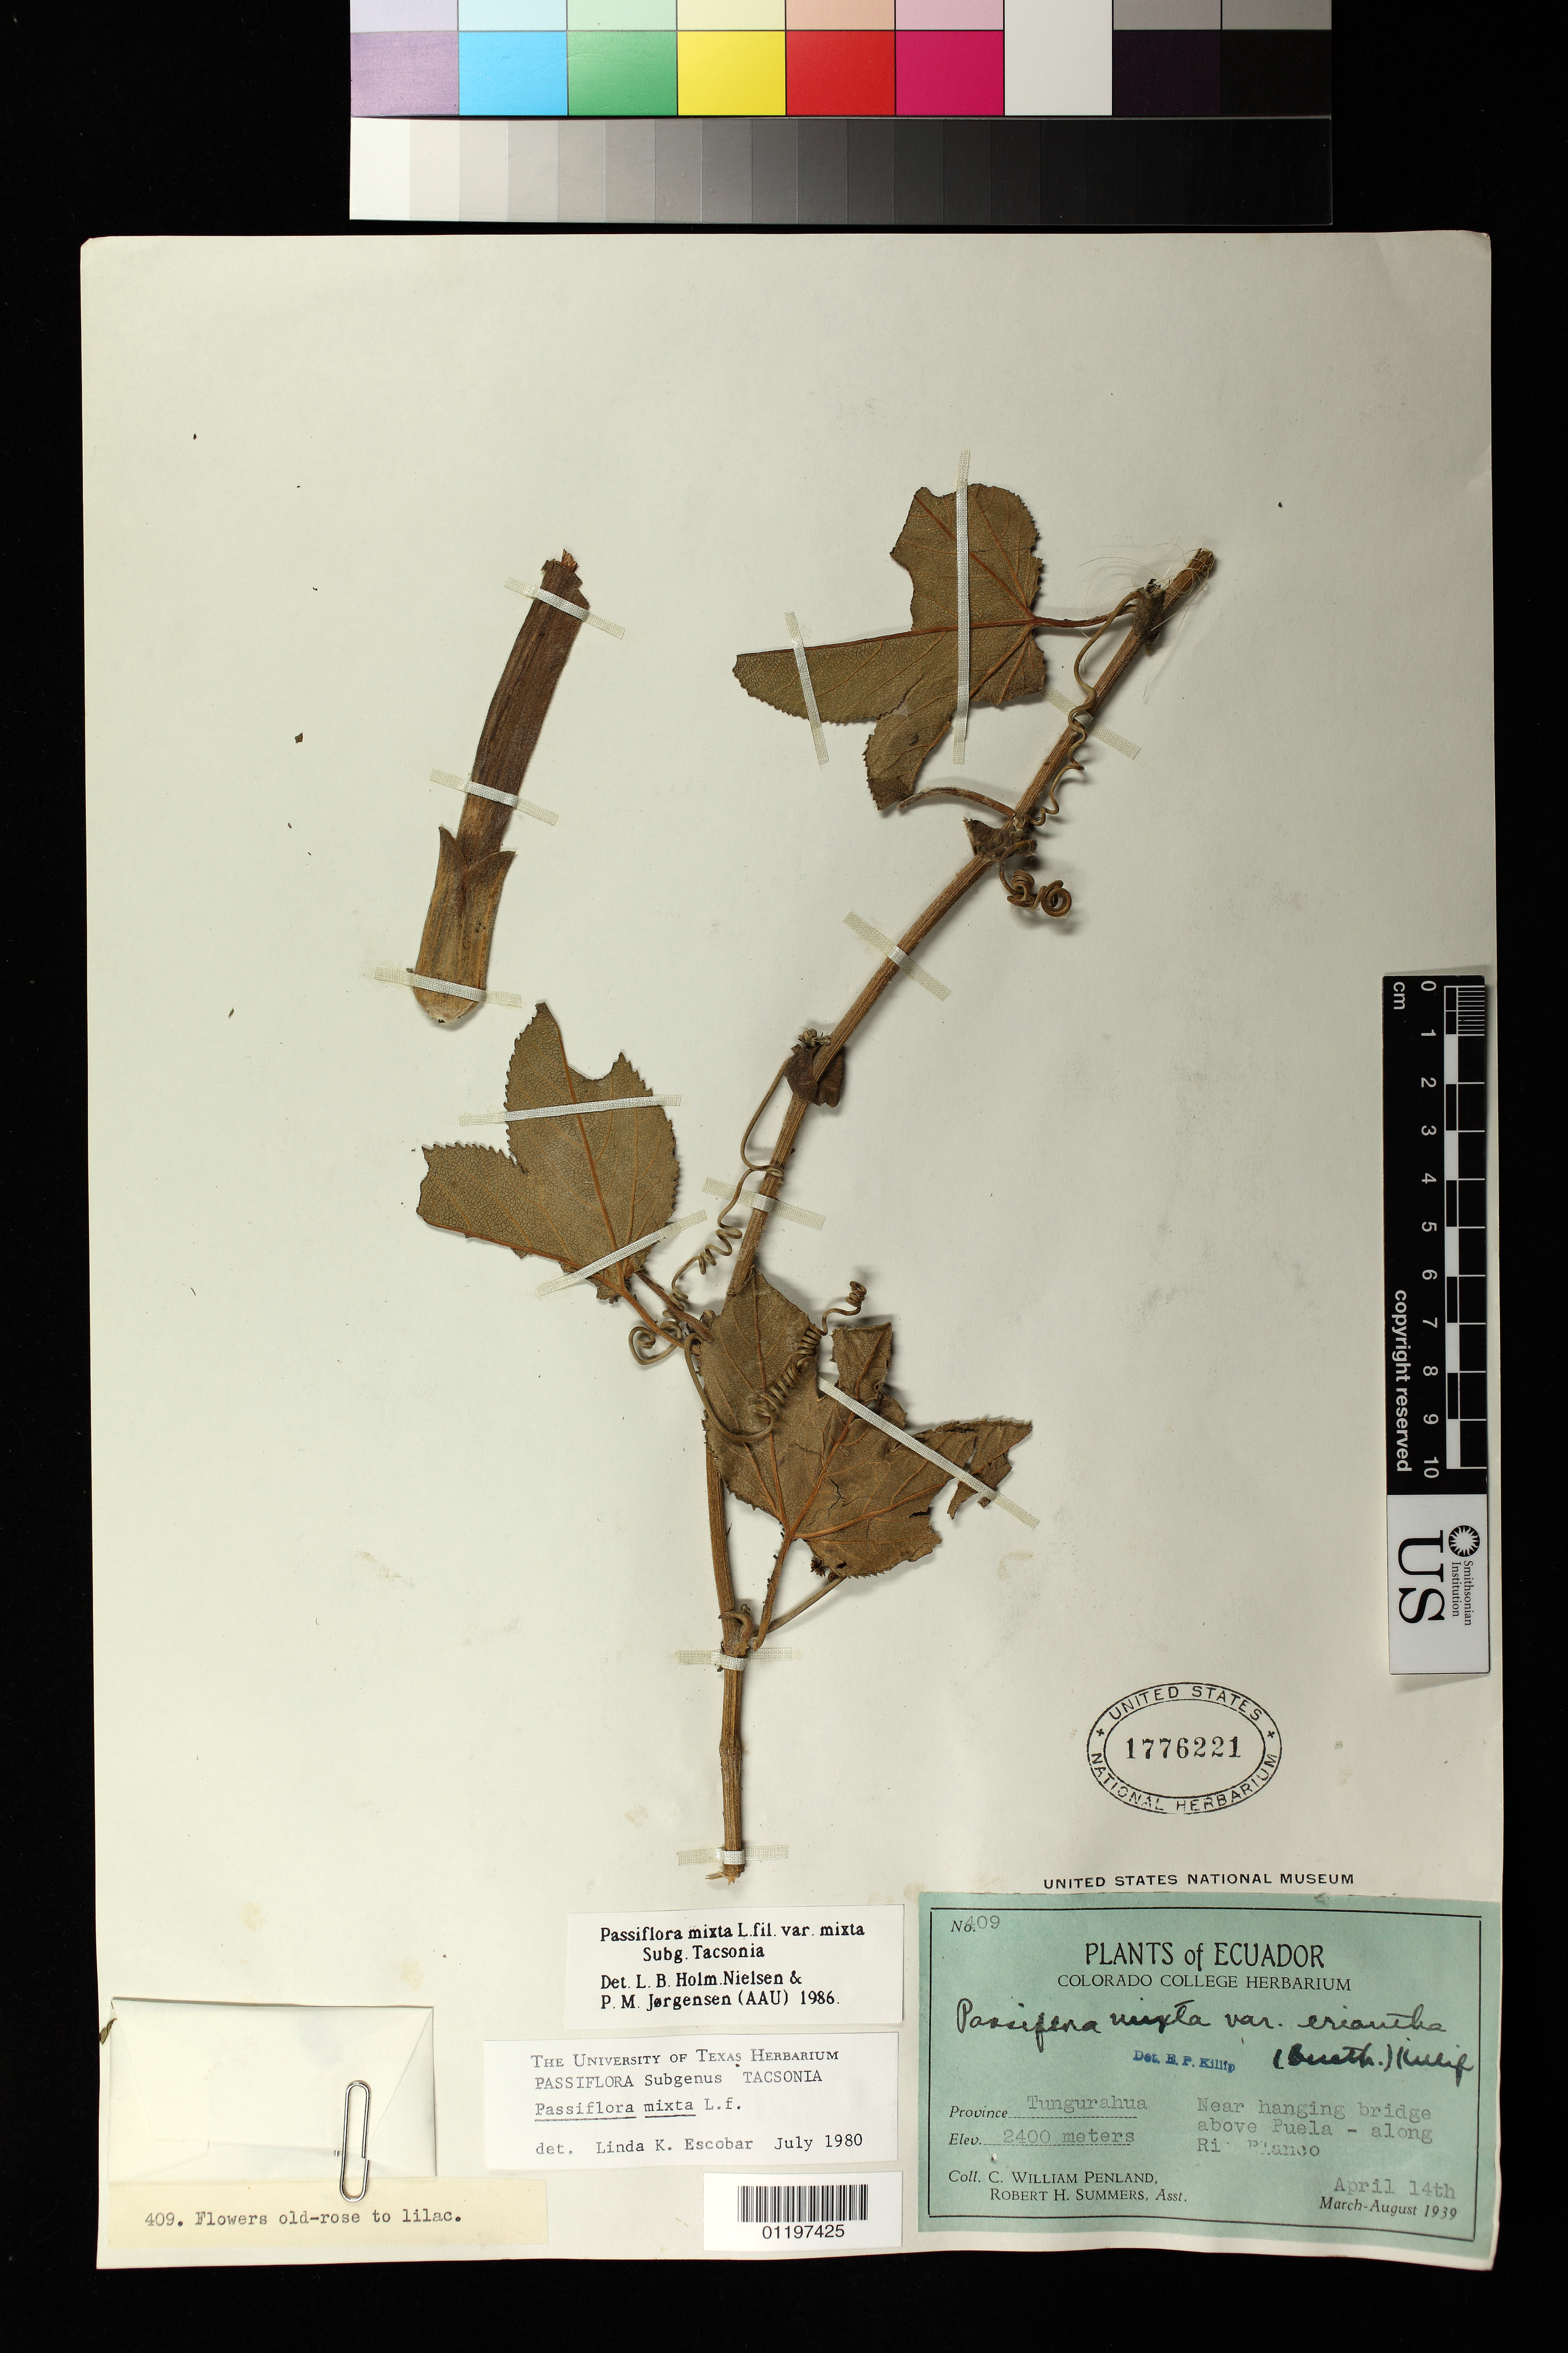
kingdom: Plantae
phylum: Tracheophyta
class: Magnoliopsida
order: Malpighiales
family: Passifloraceae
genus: Passiflora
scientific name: Passiflora mixta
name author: L. f.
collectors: C. W. Penland & R. Summers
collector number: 409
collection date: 1939-04-14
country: Ecuador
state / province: Tungurahua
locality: Near hanging bridge above Puela - along Rio Blanco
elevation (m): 2400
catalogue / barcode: US 1776221